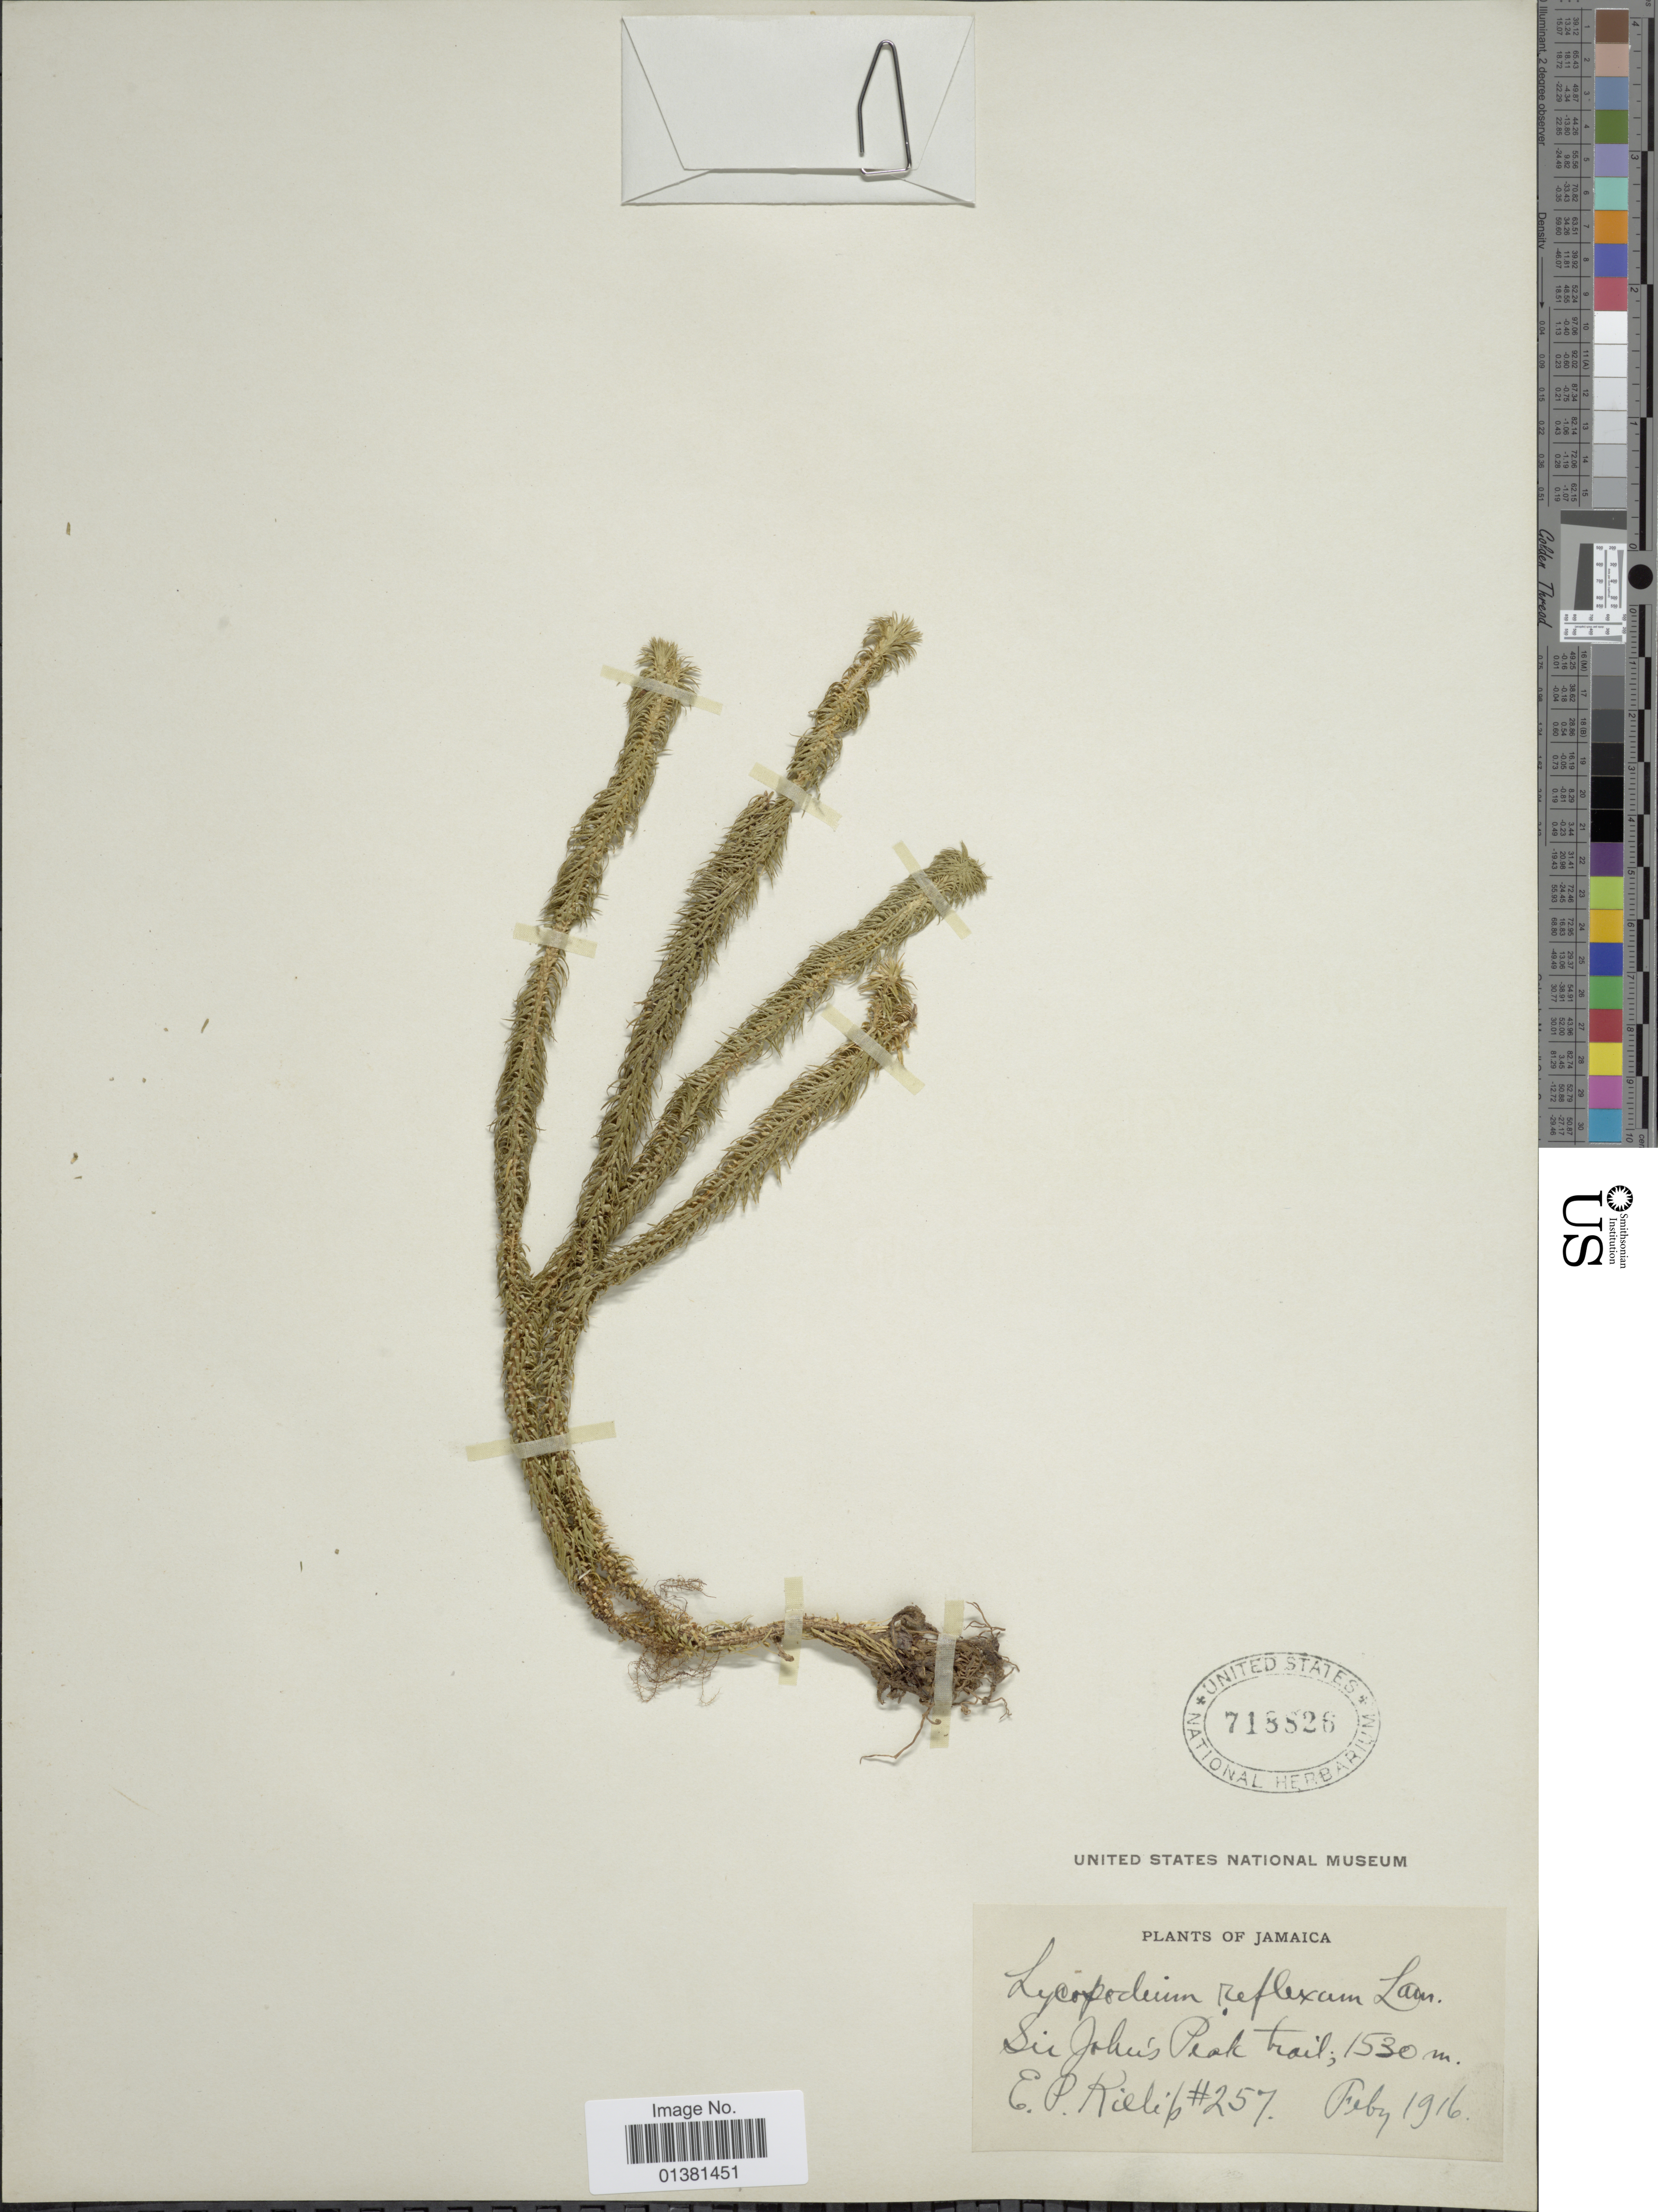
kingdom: Plantae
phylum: Tracheophyta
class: Lycopodiopsida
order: Lycopodiales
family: Lycopodiaceae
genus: Phlegmariurus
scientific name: Phlegmariurus reflexus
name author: (Lam.) B. Øllg.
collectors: E. P. Killip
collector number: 257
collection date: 1916-02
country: Jamaica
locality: Sir John's Peak trail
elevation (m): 1530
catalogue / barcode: US 718826